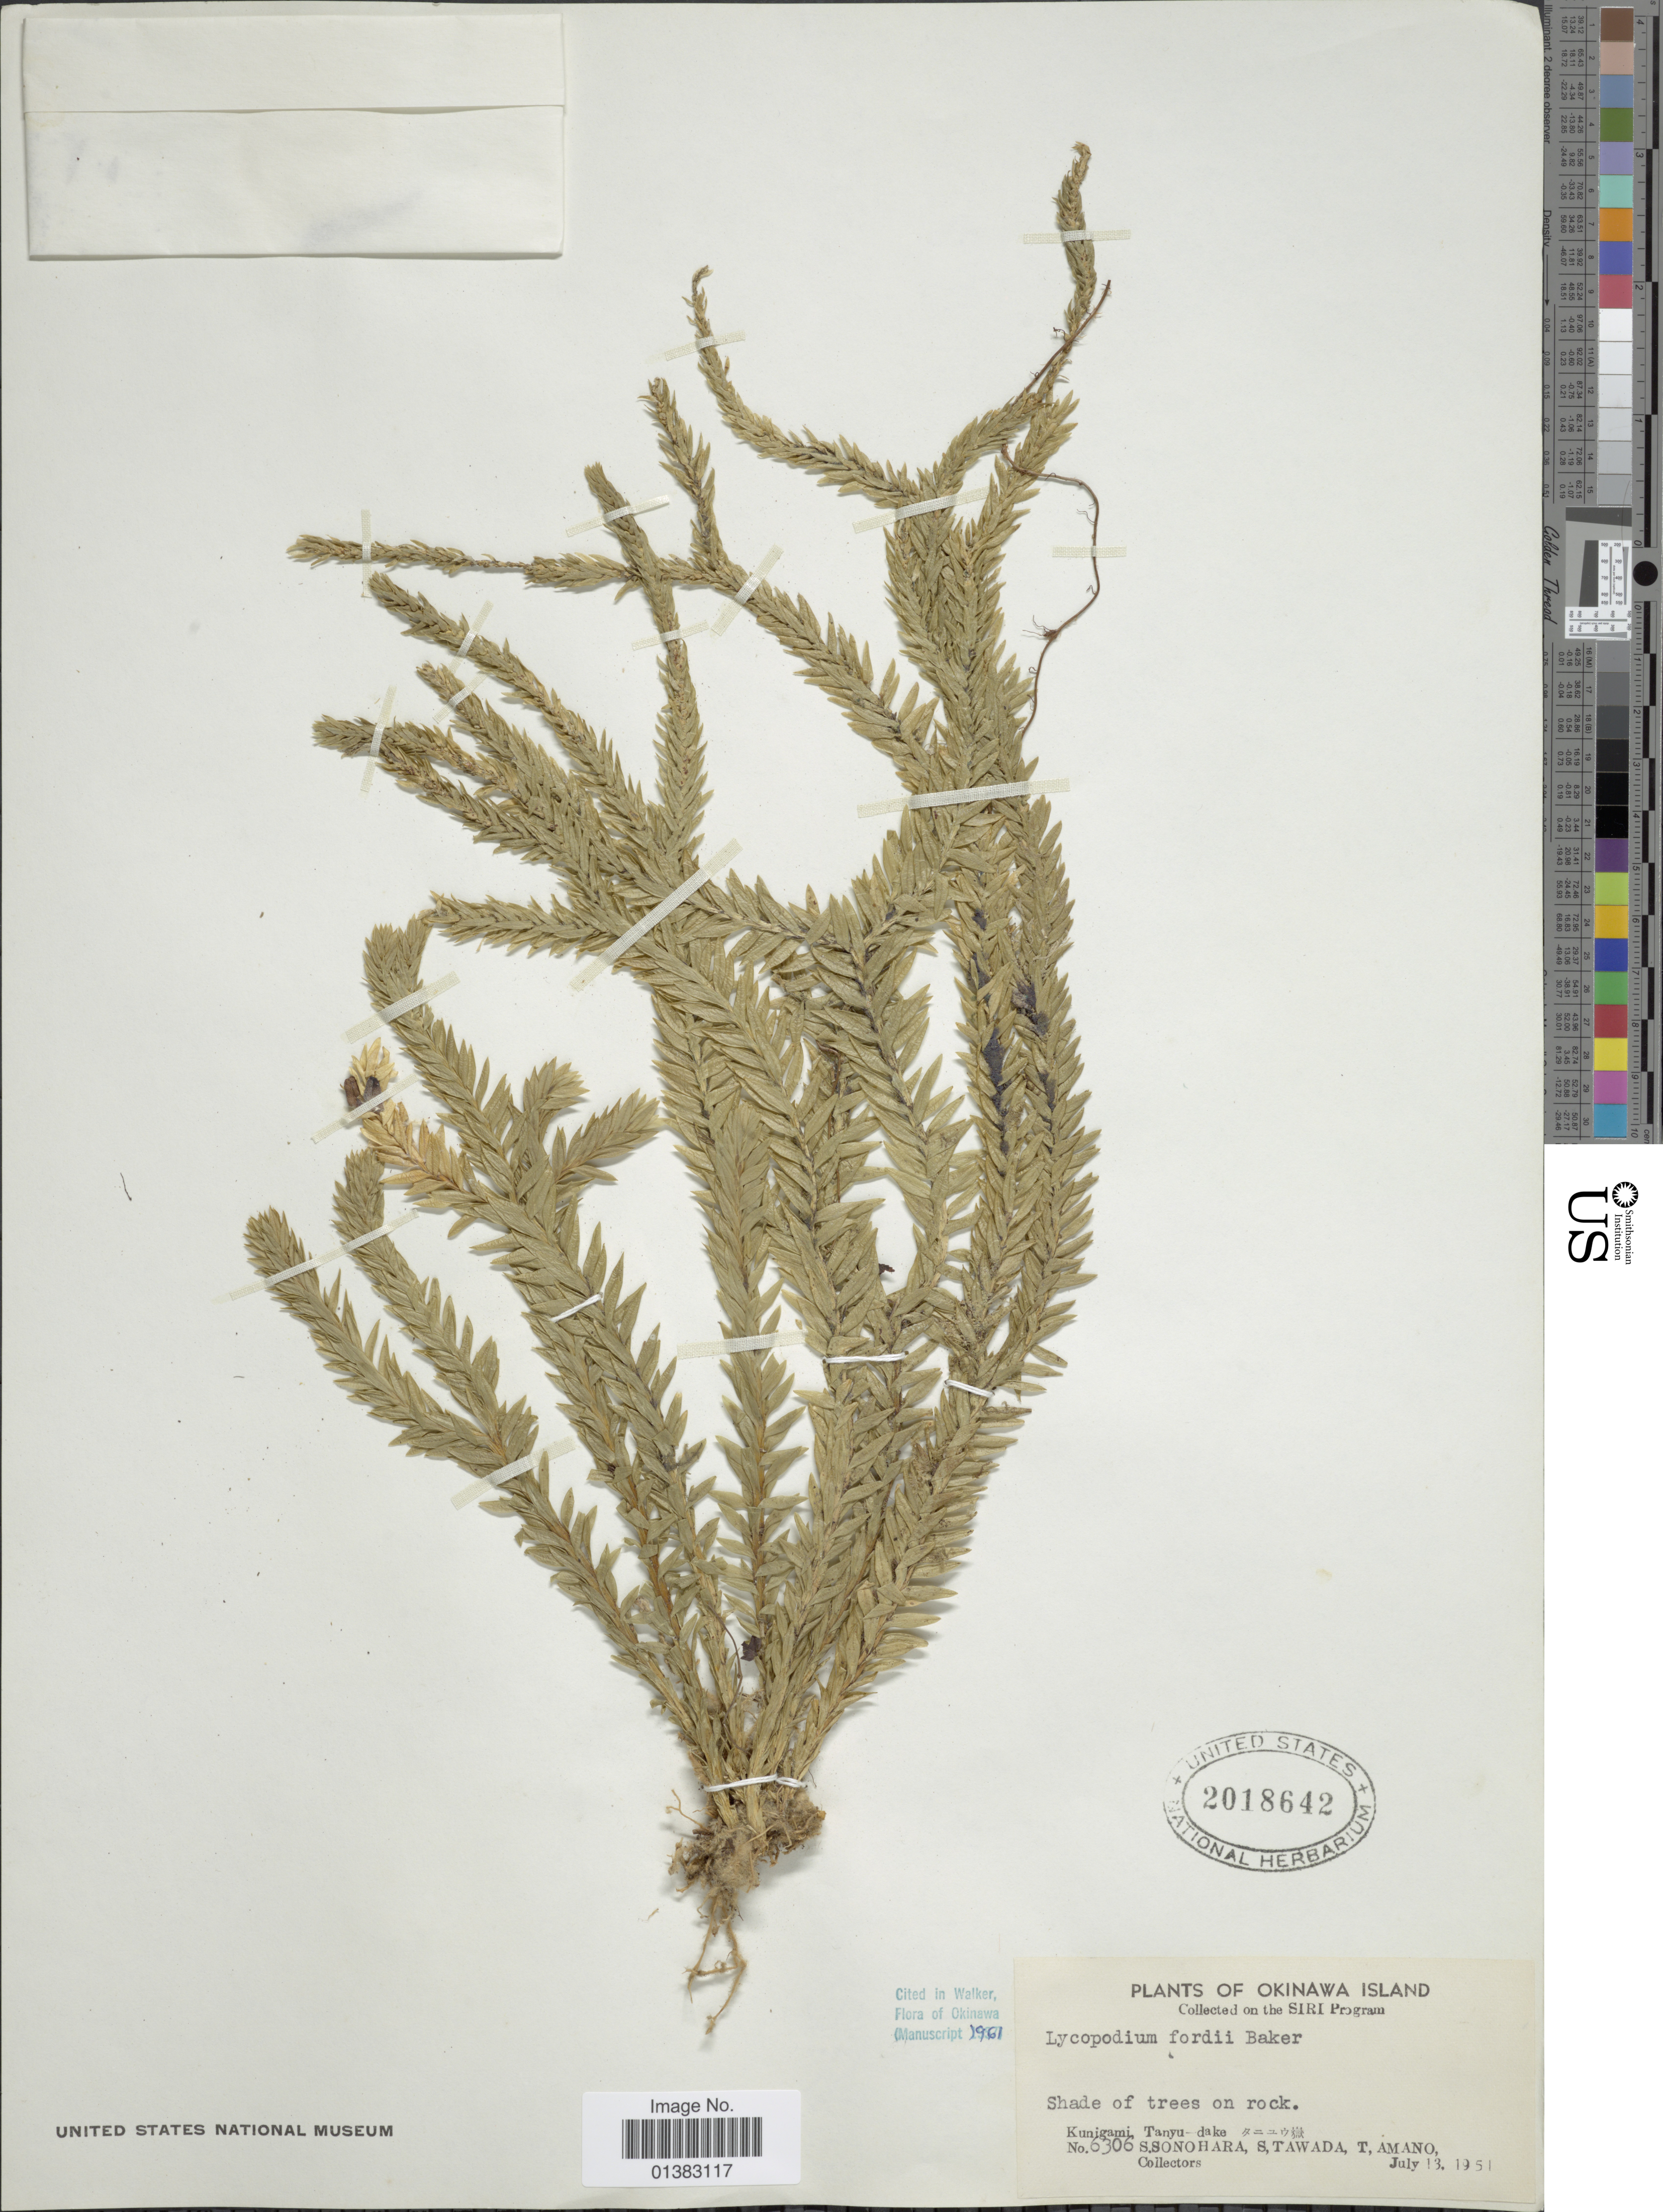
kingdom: Plantae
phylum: Tracheophyta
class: Lycopodiopsida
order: Lycopodiales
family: Lycopodiaceae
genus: Phlegmariurus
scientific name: Phlegmariurus fordii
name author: (Baker) Ching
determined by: Field, A. R.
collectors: S. Sonohara, S. Tawada & T. Amano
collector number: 6306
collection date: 1951-07-13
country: Japan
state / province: Okinawa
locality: Kunigami, Tanyu-dake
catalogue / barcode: US 2018642